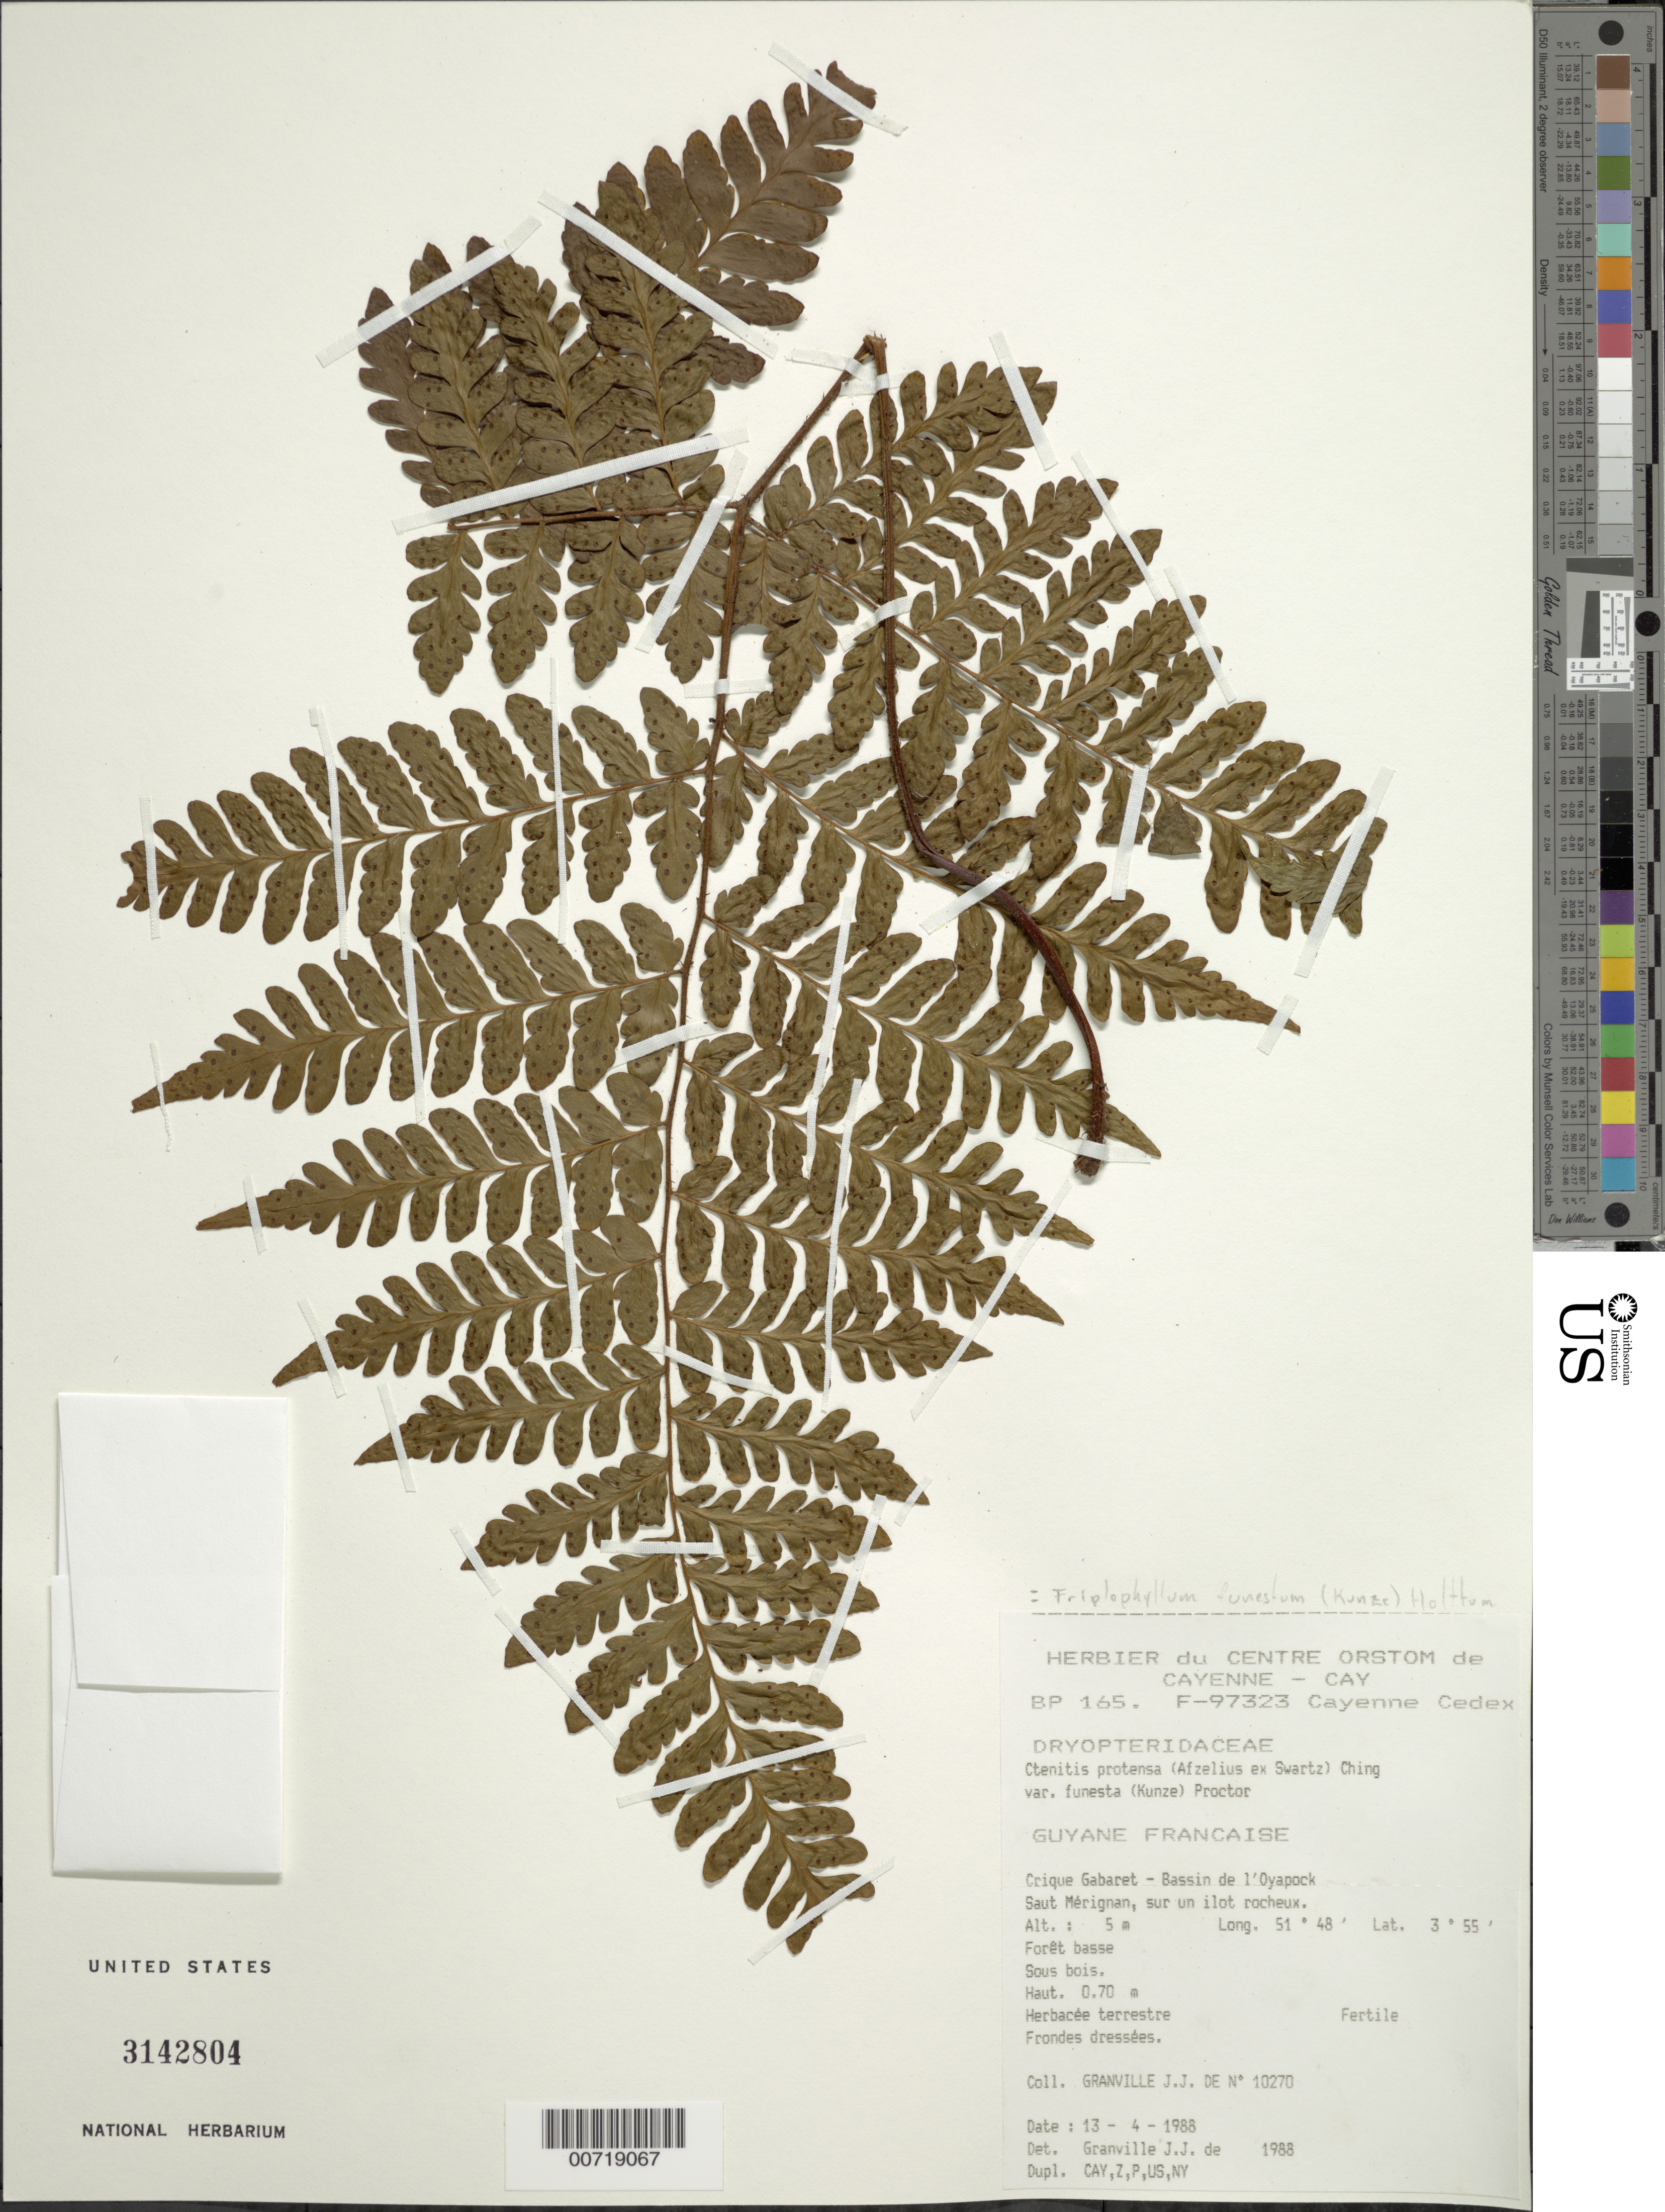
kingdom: Plantae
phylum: Tracheophyta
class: Polypodiopsida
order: Polypodiales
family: Tectariaceae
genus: Triplophyllum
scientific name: Triplophyllum funestum var. funestum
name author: (Kunze) Holttum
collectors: J.-J. de Granville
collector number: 10270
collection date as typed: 13-Apr-88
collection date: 1988-04-13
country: French Guiana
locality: Crique Gabaret, Bassin de l'Oyapock, Saut Mérignan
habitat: Low forest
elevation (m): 5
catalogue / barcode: US 3142804